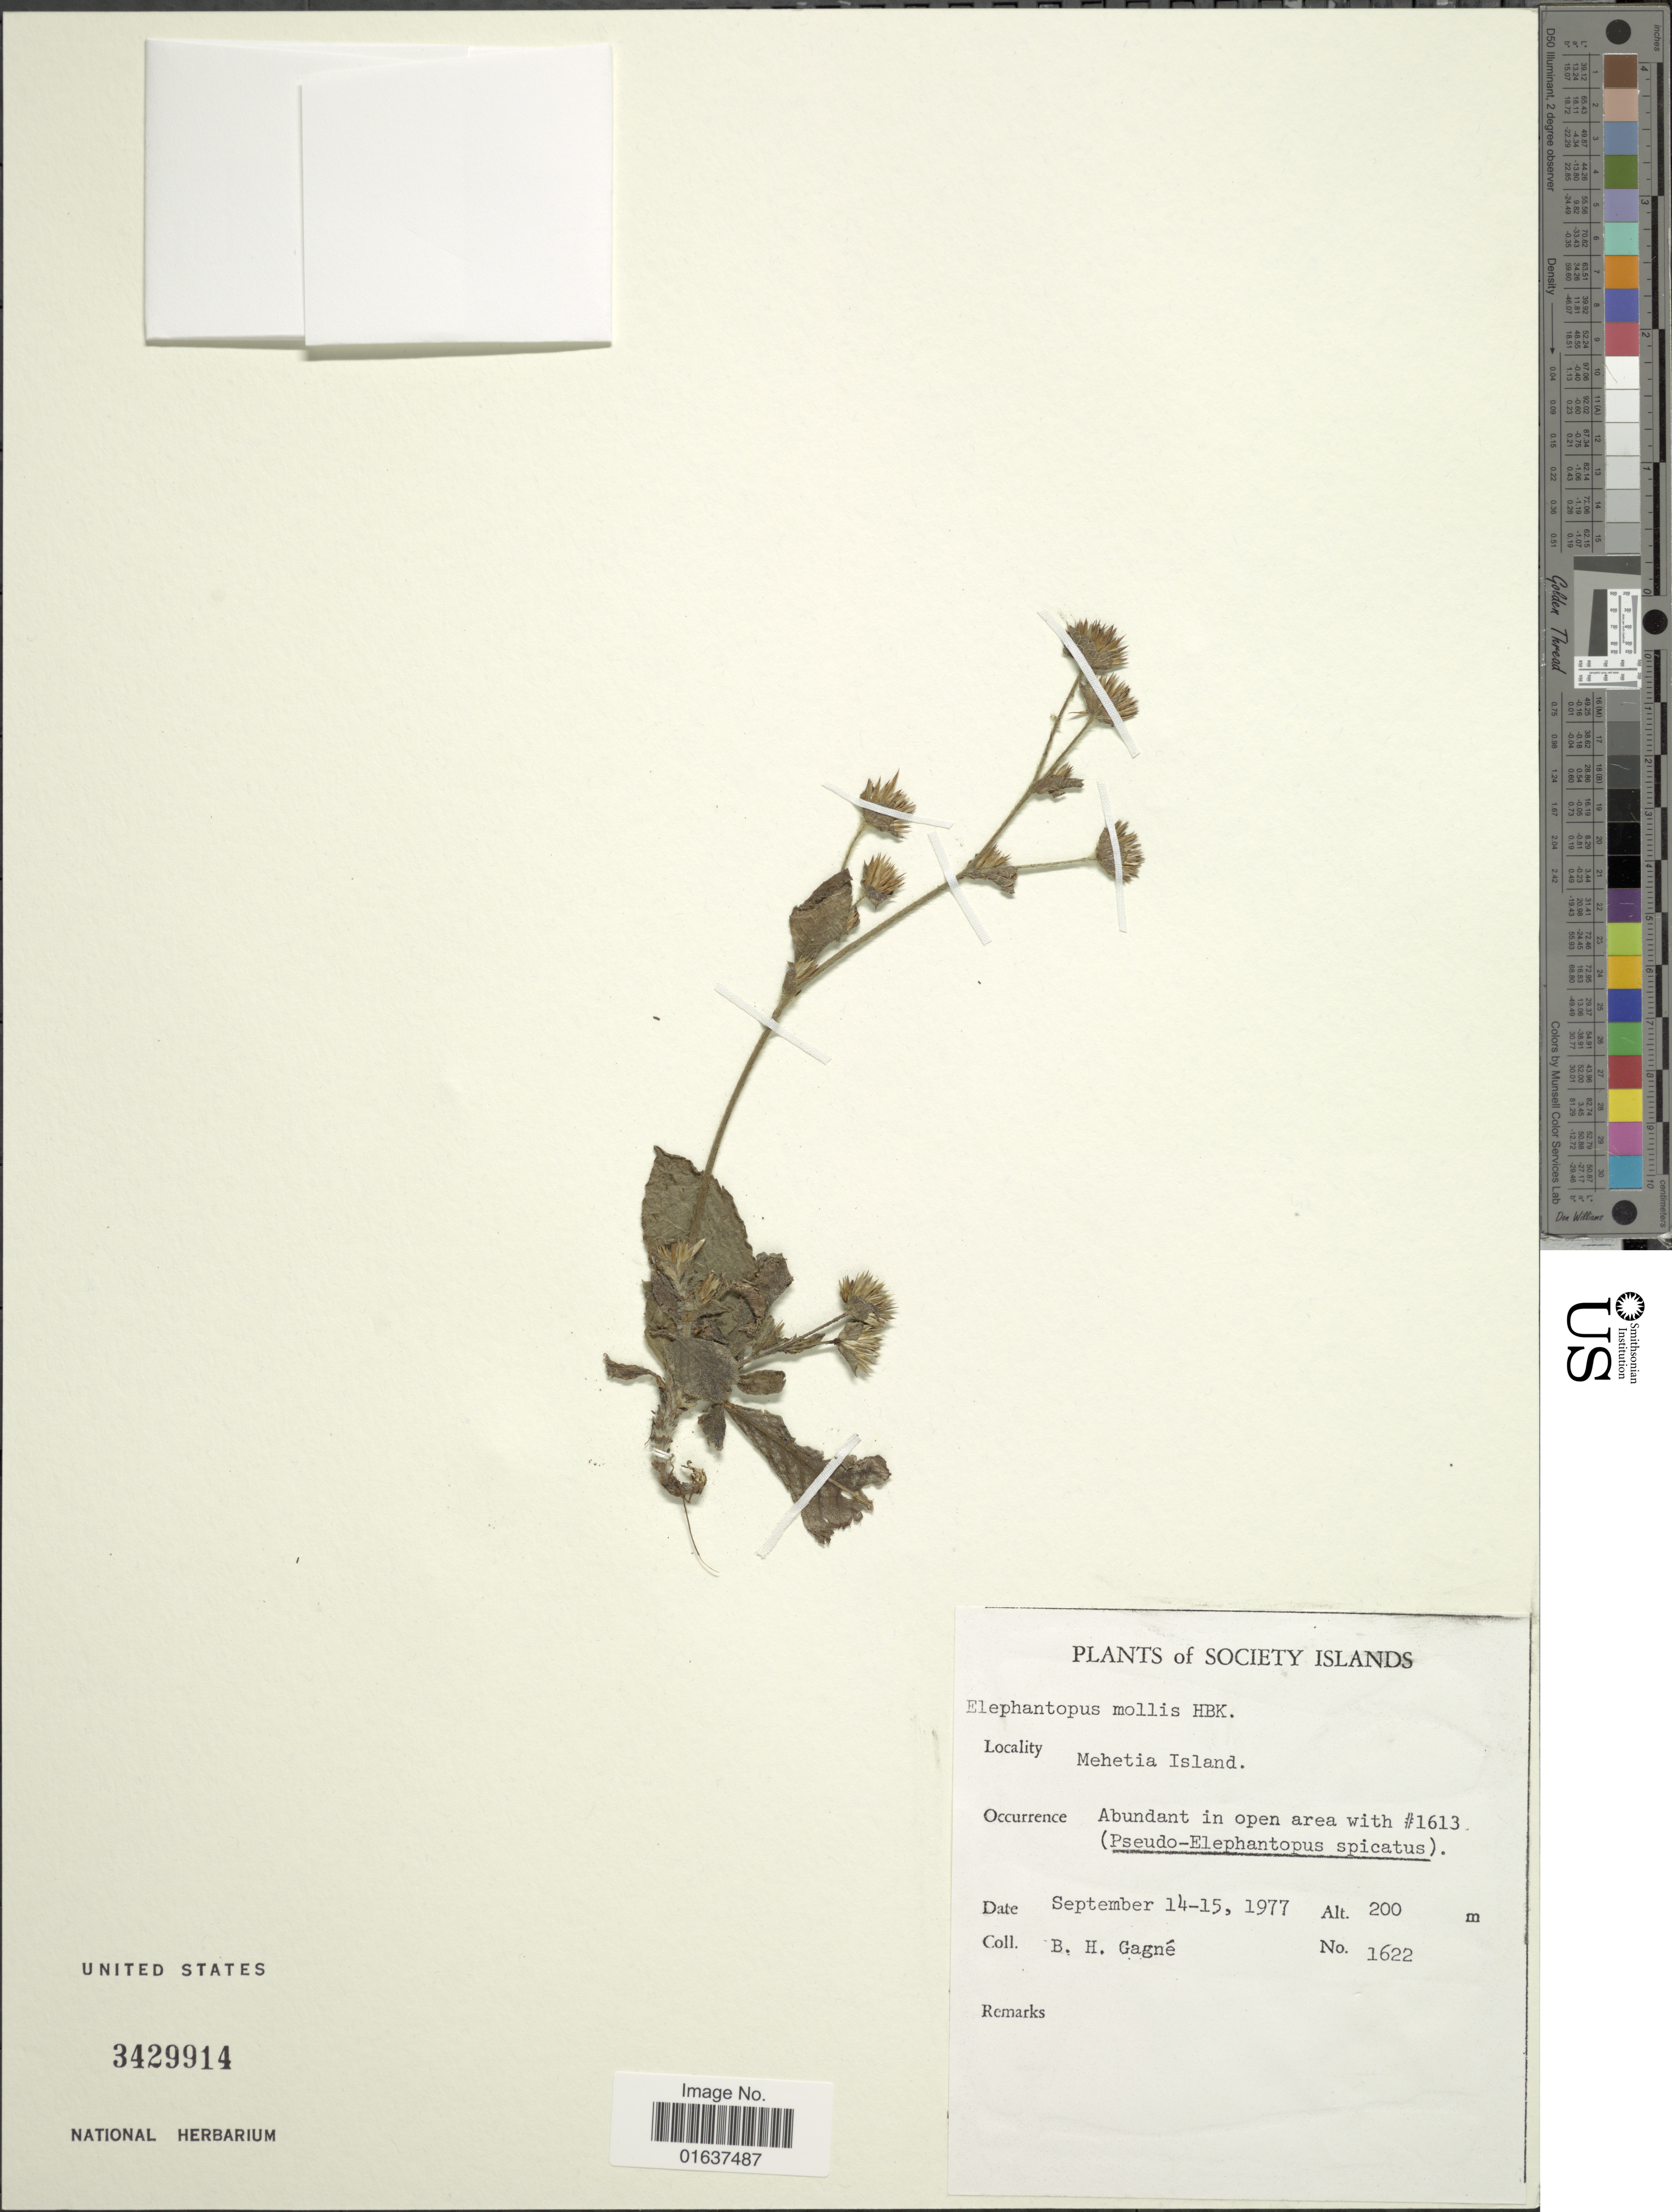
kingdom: Plantae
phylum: Tracheophyta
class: Magnoliopsida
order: Asterales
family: Asteraceae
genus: Elephantopus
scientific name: Elephantopus mollis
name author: Kunth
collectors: B. H. Gagné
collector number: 1622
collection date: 1977-09-14/1977-09-15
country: French Polynesia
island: Mehetia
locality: Society Islands. Mehetia Island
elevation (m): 200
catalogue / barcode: US 3429914